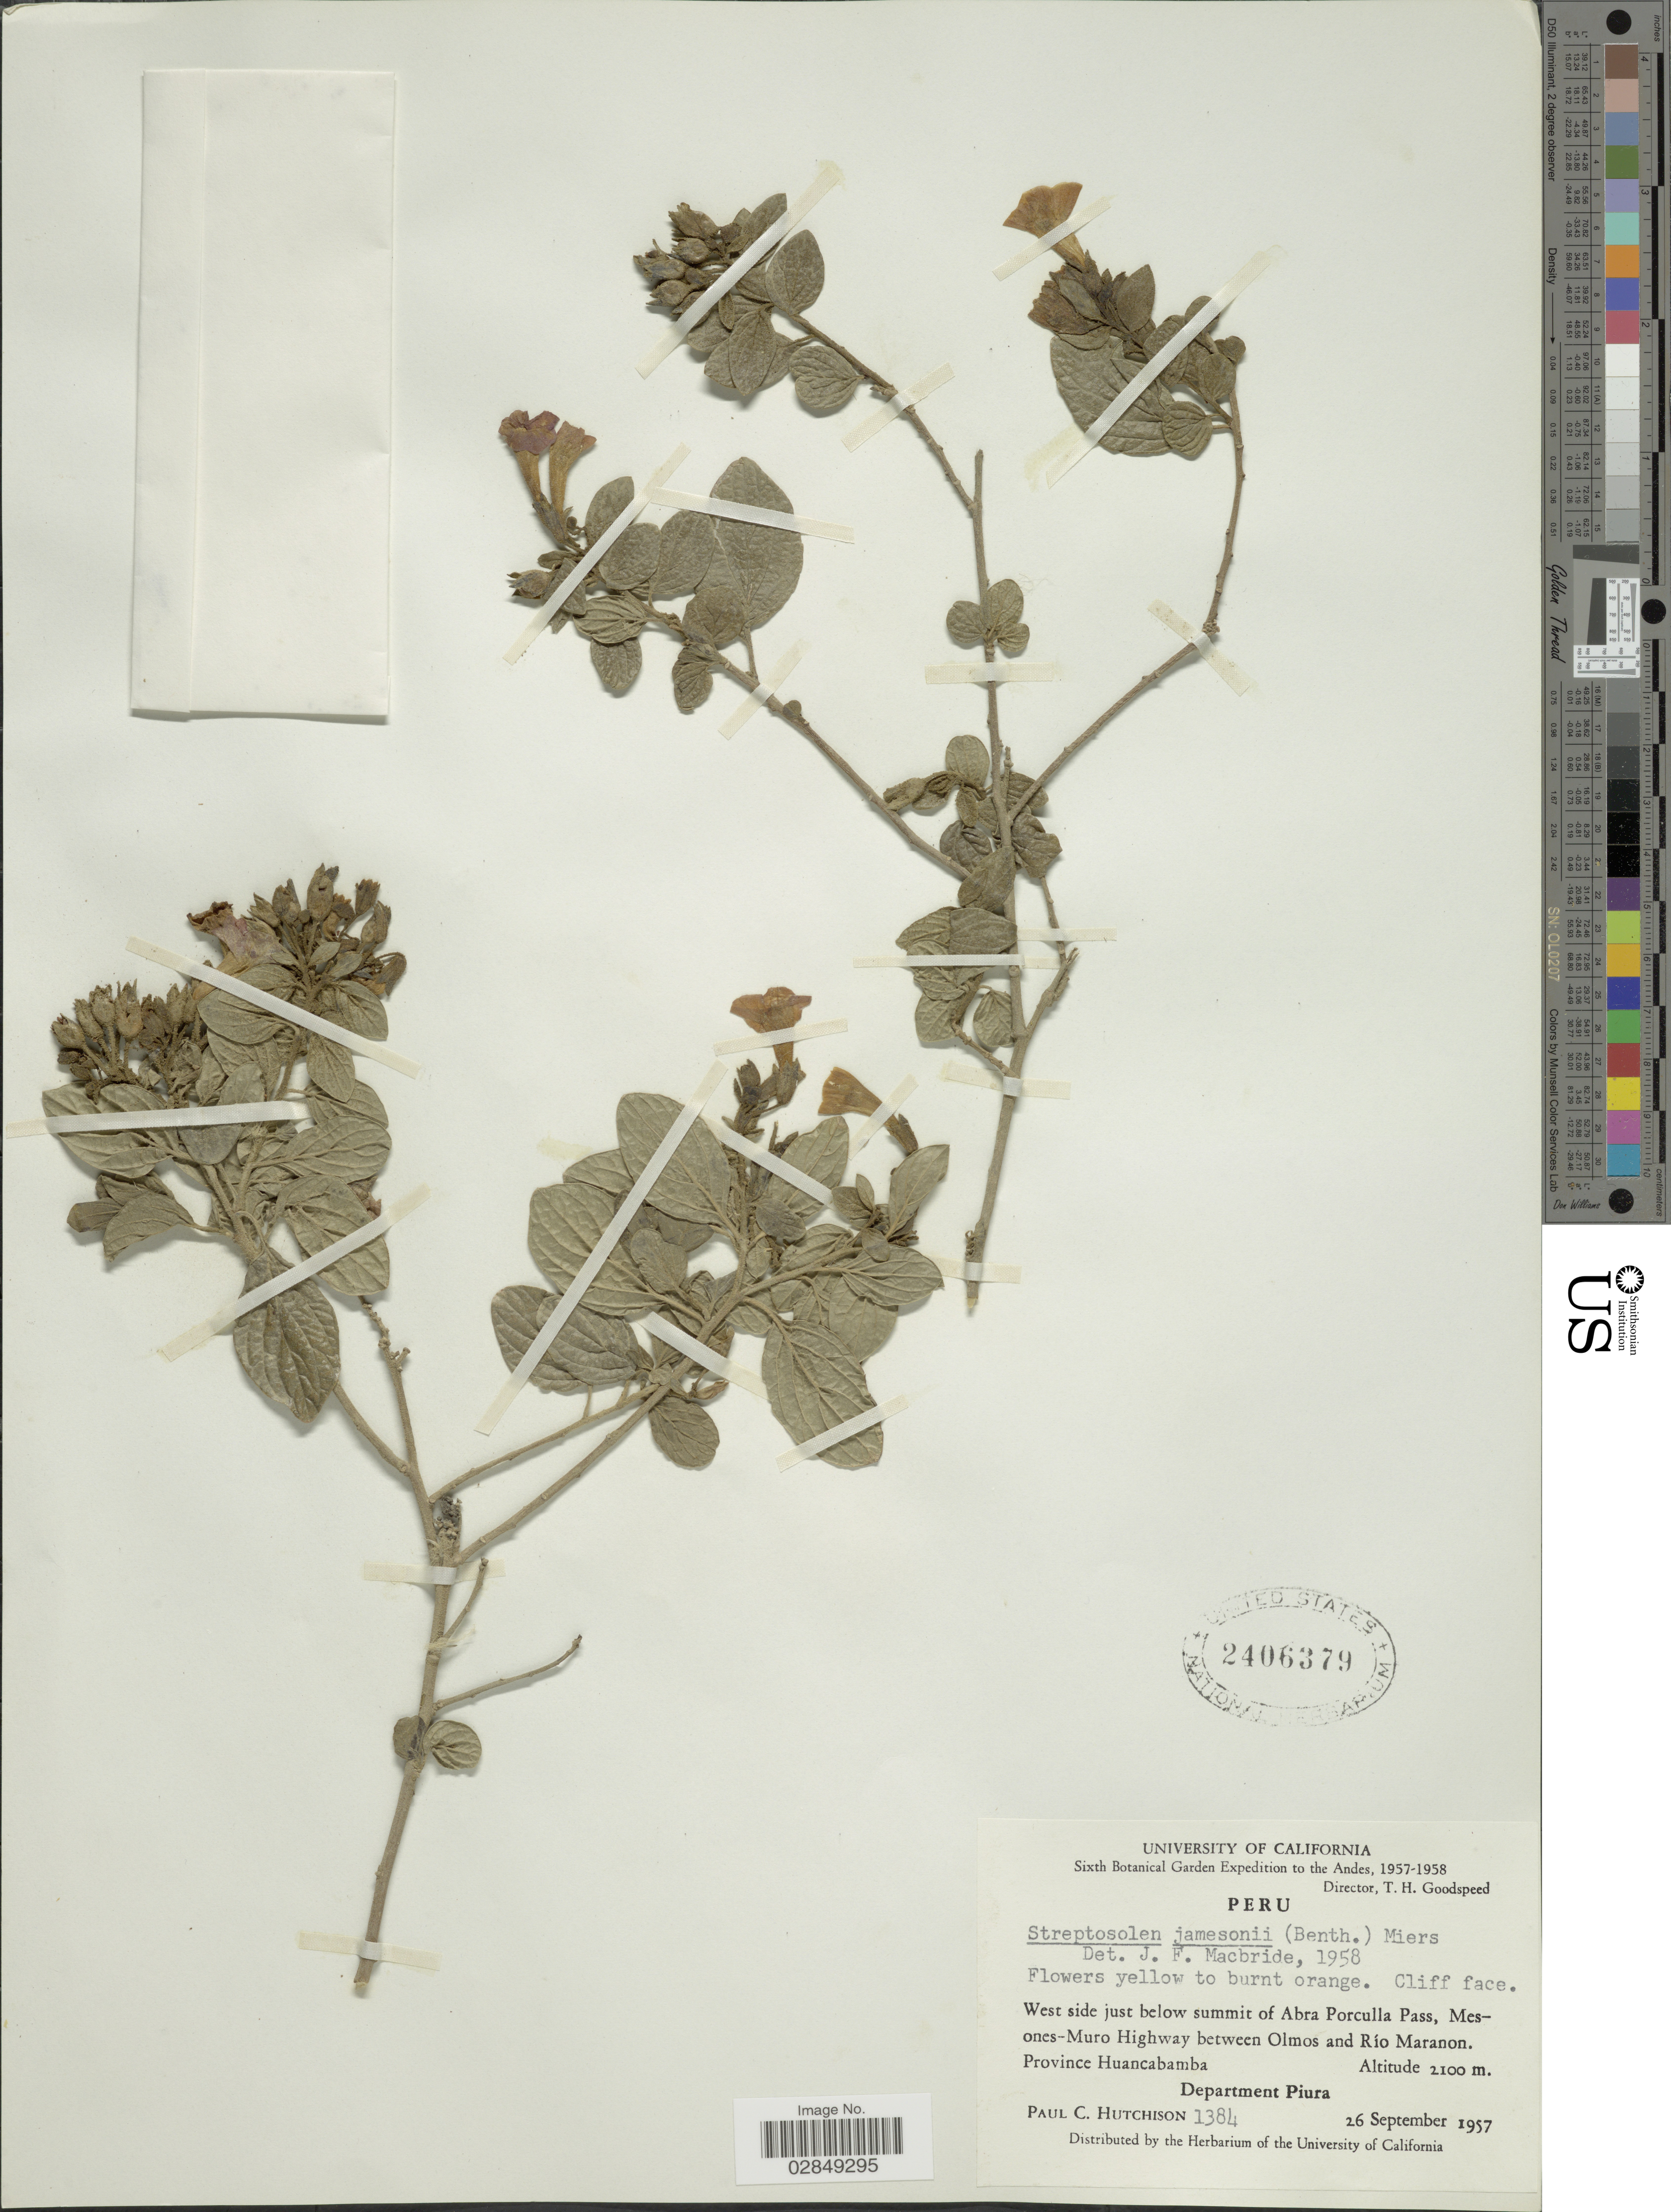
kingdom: Plantae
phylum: Tracheophyta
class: Magnoliopsida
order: Solanales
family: Solanaceae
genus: Streptosolen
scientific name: Streptosolen jamesonii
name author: (Benth.) Miers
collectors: P. C. Hutchison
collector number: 1384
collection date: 1957-09-26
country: Peru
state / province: Piura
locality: West side just below summit of Abra Porculla Pass, Mesones-Muro Highway between Olmos and Río Maranon. Province Huancabamba. Department Piura.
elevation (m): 2100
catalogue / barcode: US 2406379